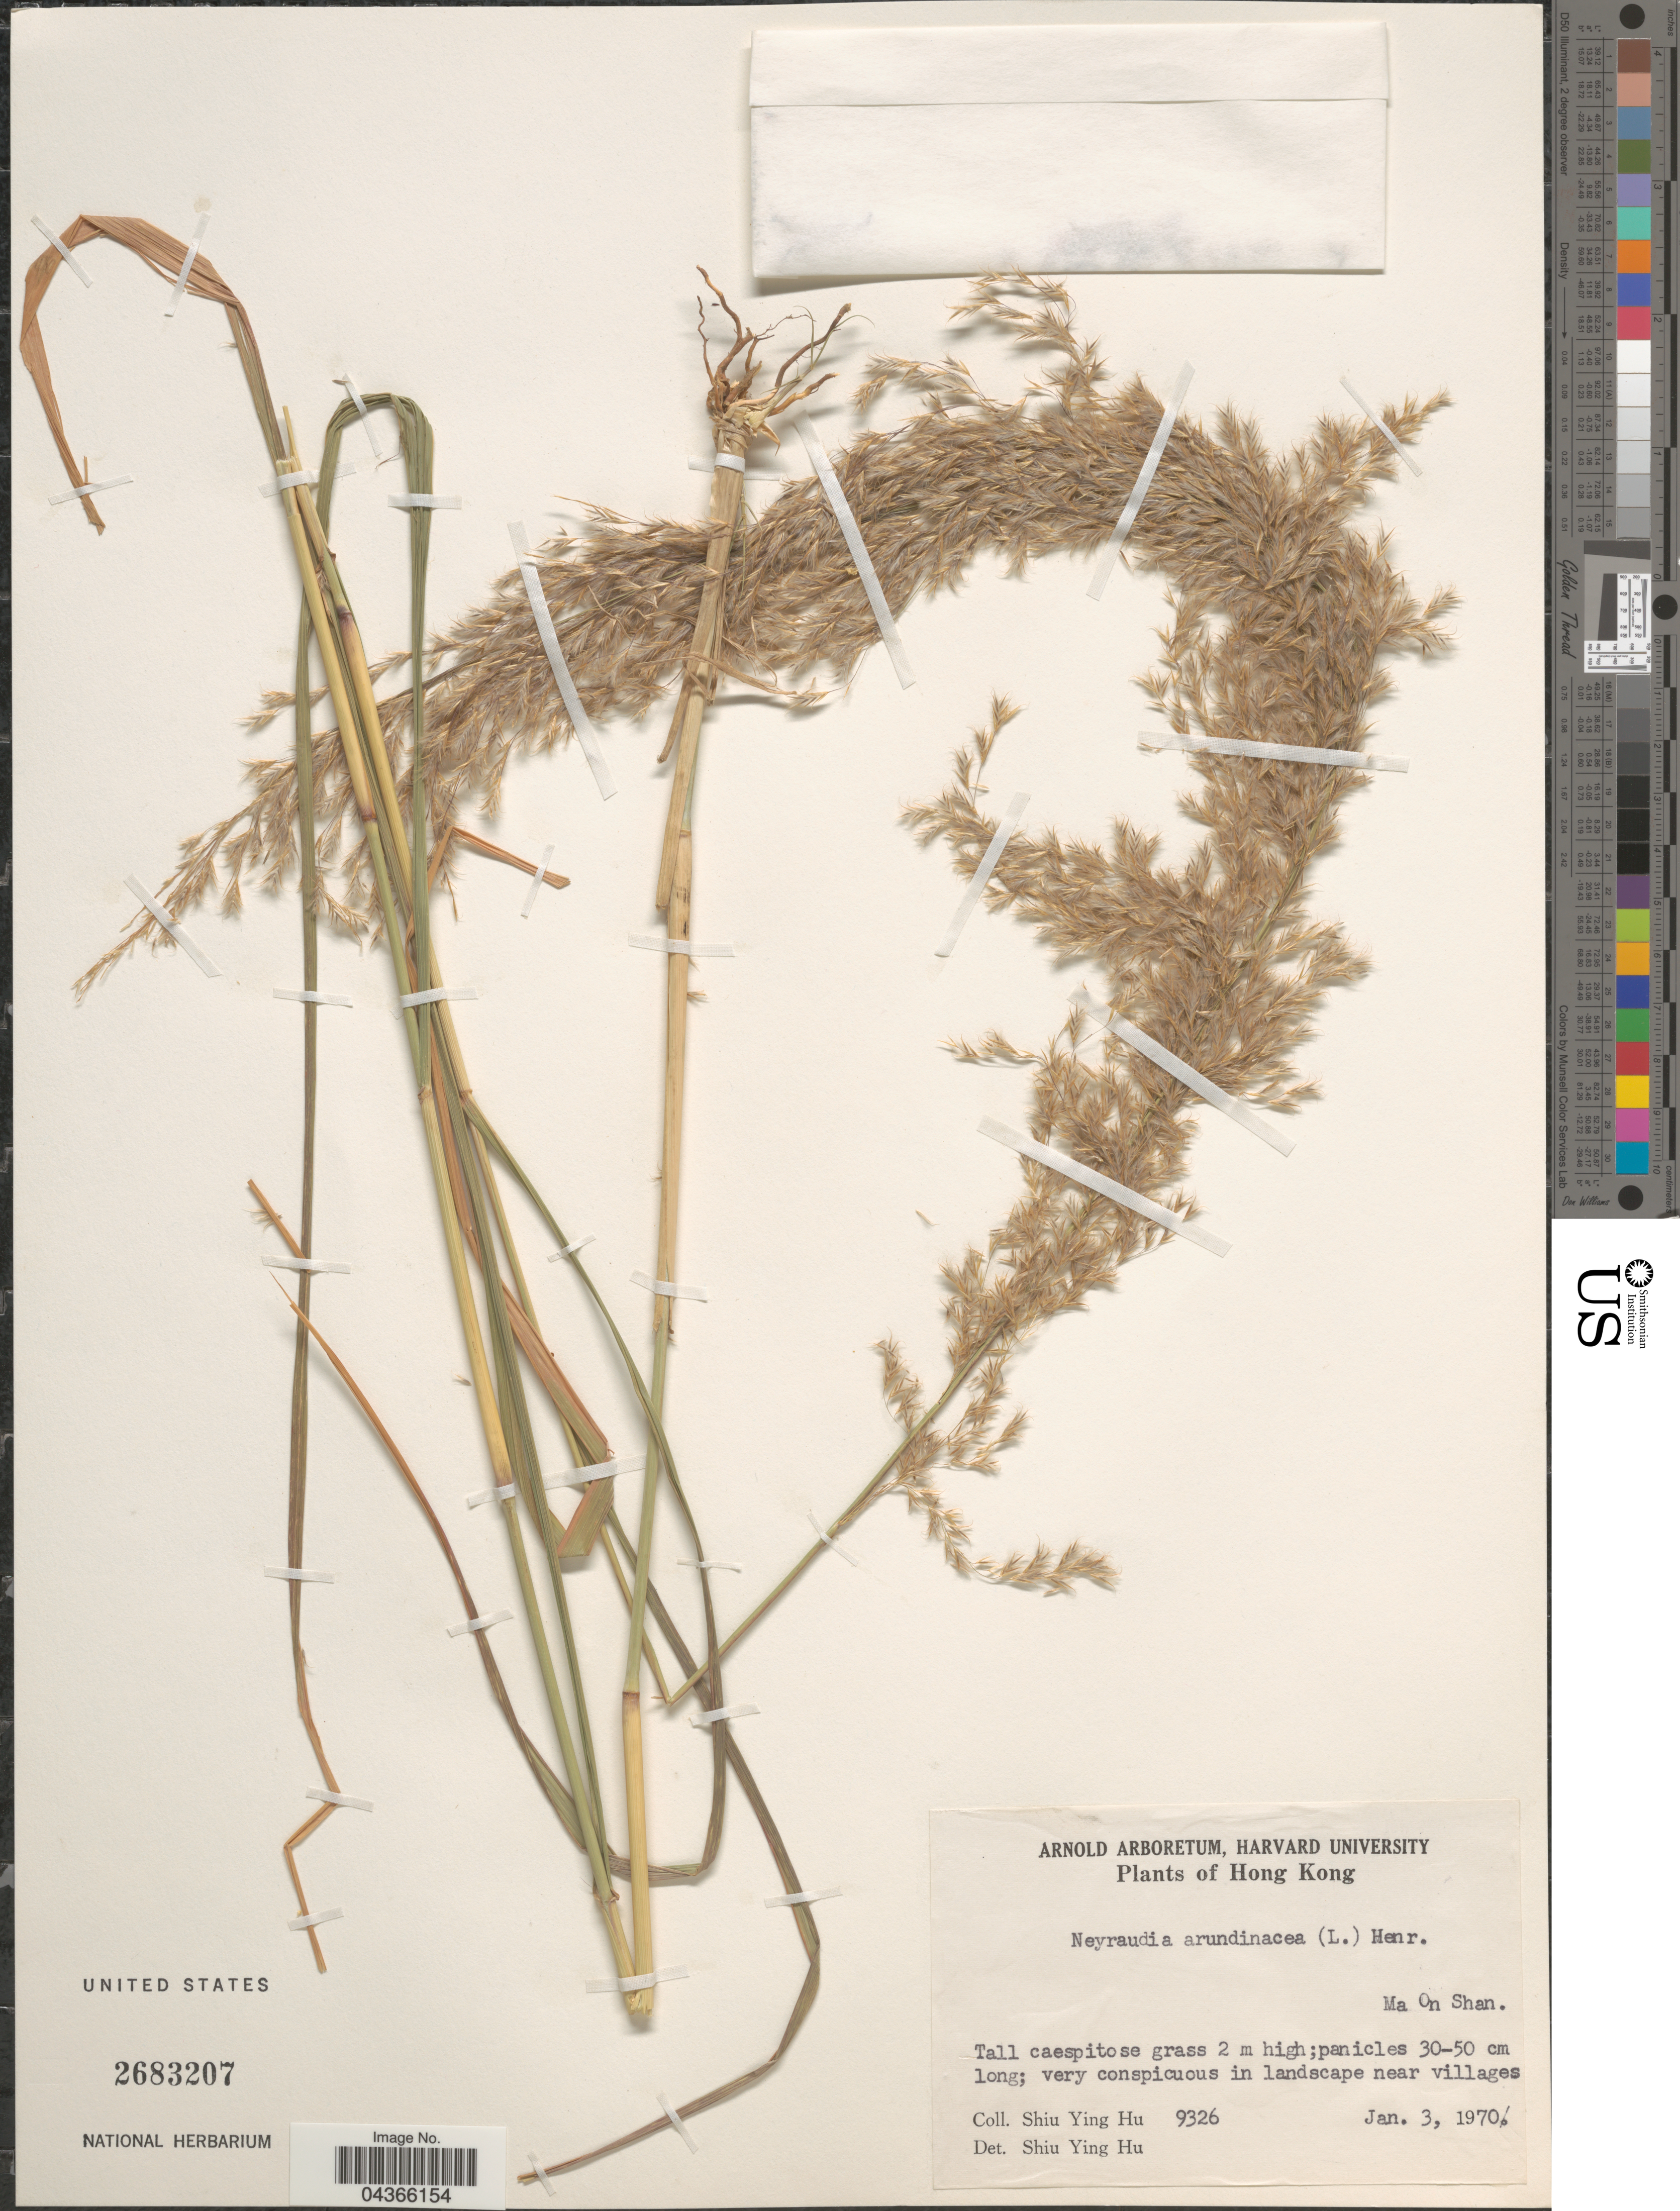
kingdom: Plantae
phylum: Tracheophyta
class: Liliopsida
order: Poales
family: Poaceae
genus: Neyraudia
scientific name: Neyraudia arundinacea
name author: (L.) Henr.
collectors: S. Y. Hu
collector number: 9326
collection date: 1970-01-03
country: China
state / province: Hong Kong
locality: Ma On Shan.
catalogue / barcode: US 2683207